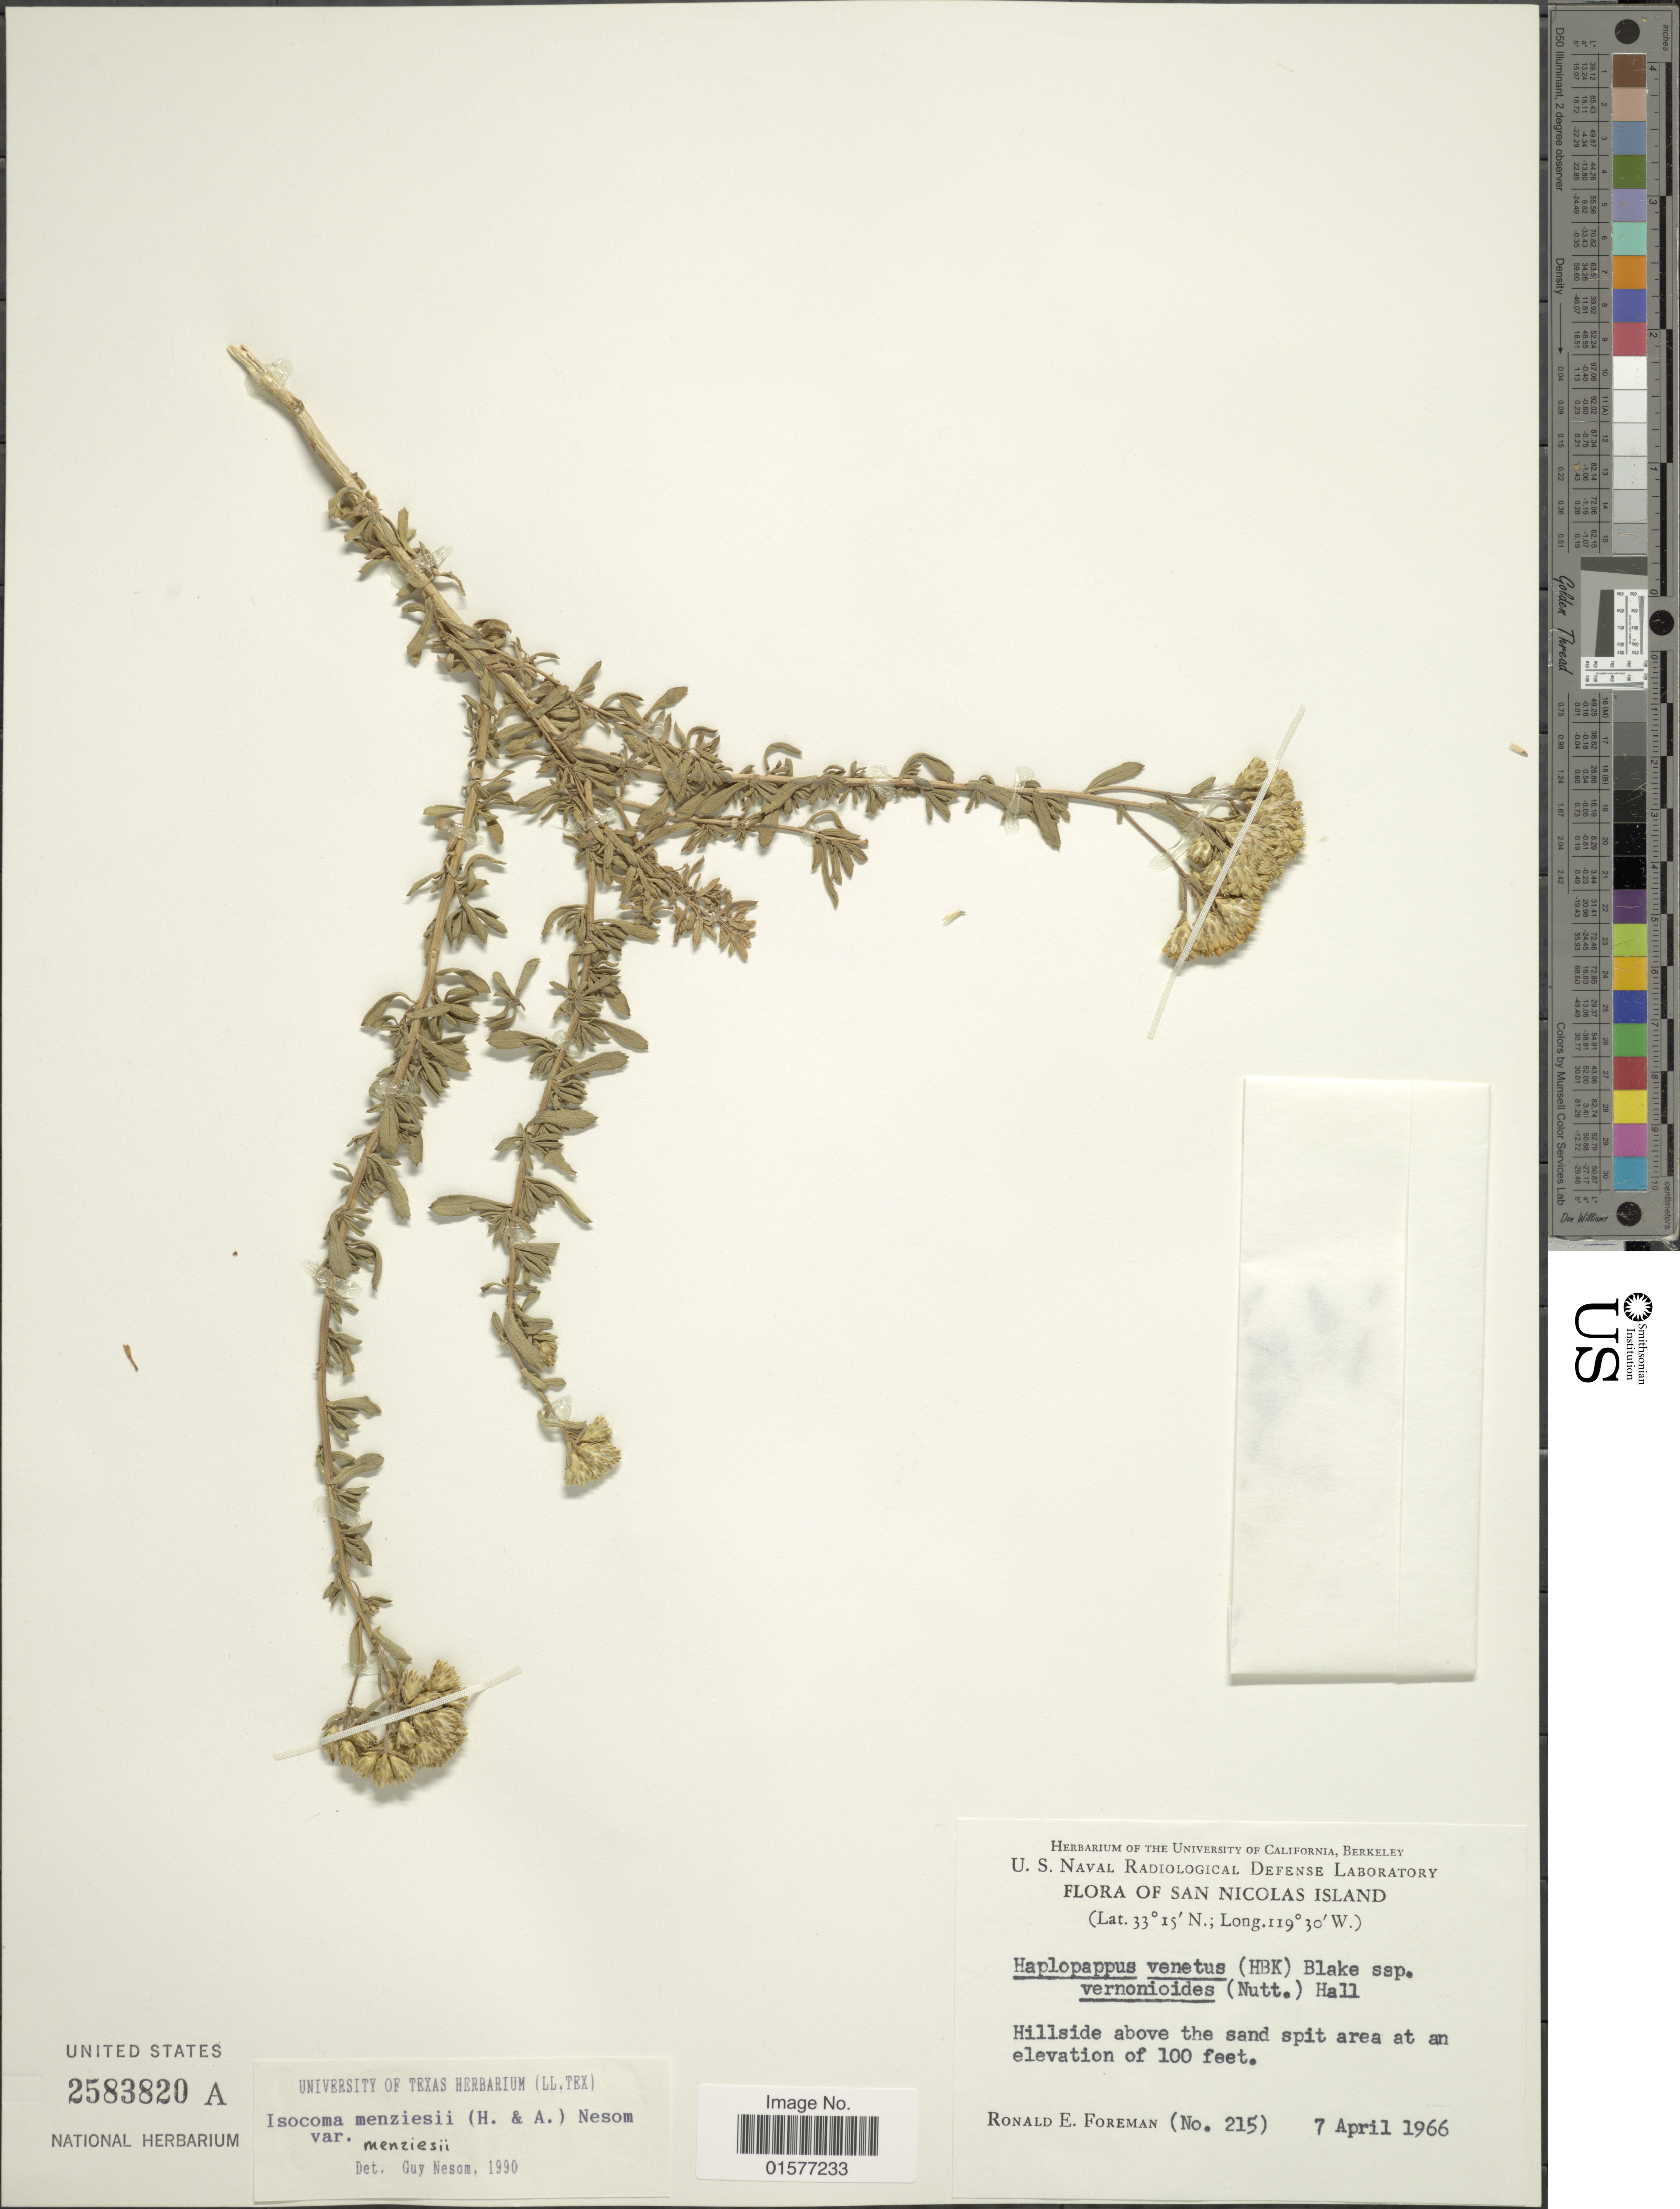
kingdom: Plantae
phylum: Tracheophyta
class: Magnoliopsida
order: Asterales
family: Asteraceae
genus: Isocoma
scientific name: Isocoma menziesii var. menziesii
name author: (Hook.) G.L. Nesom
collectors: R. Foreman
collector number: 215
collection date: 1966-04-07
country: United States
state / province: California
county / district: Ventura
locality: San Nicolas Island, Hillside above the sand spit area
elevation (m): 30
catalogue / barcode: US 2583820A